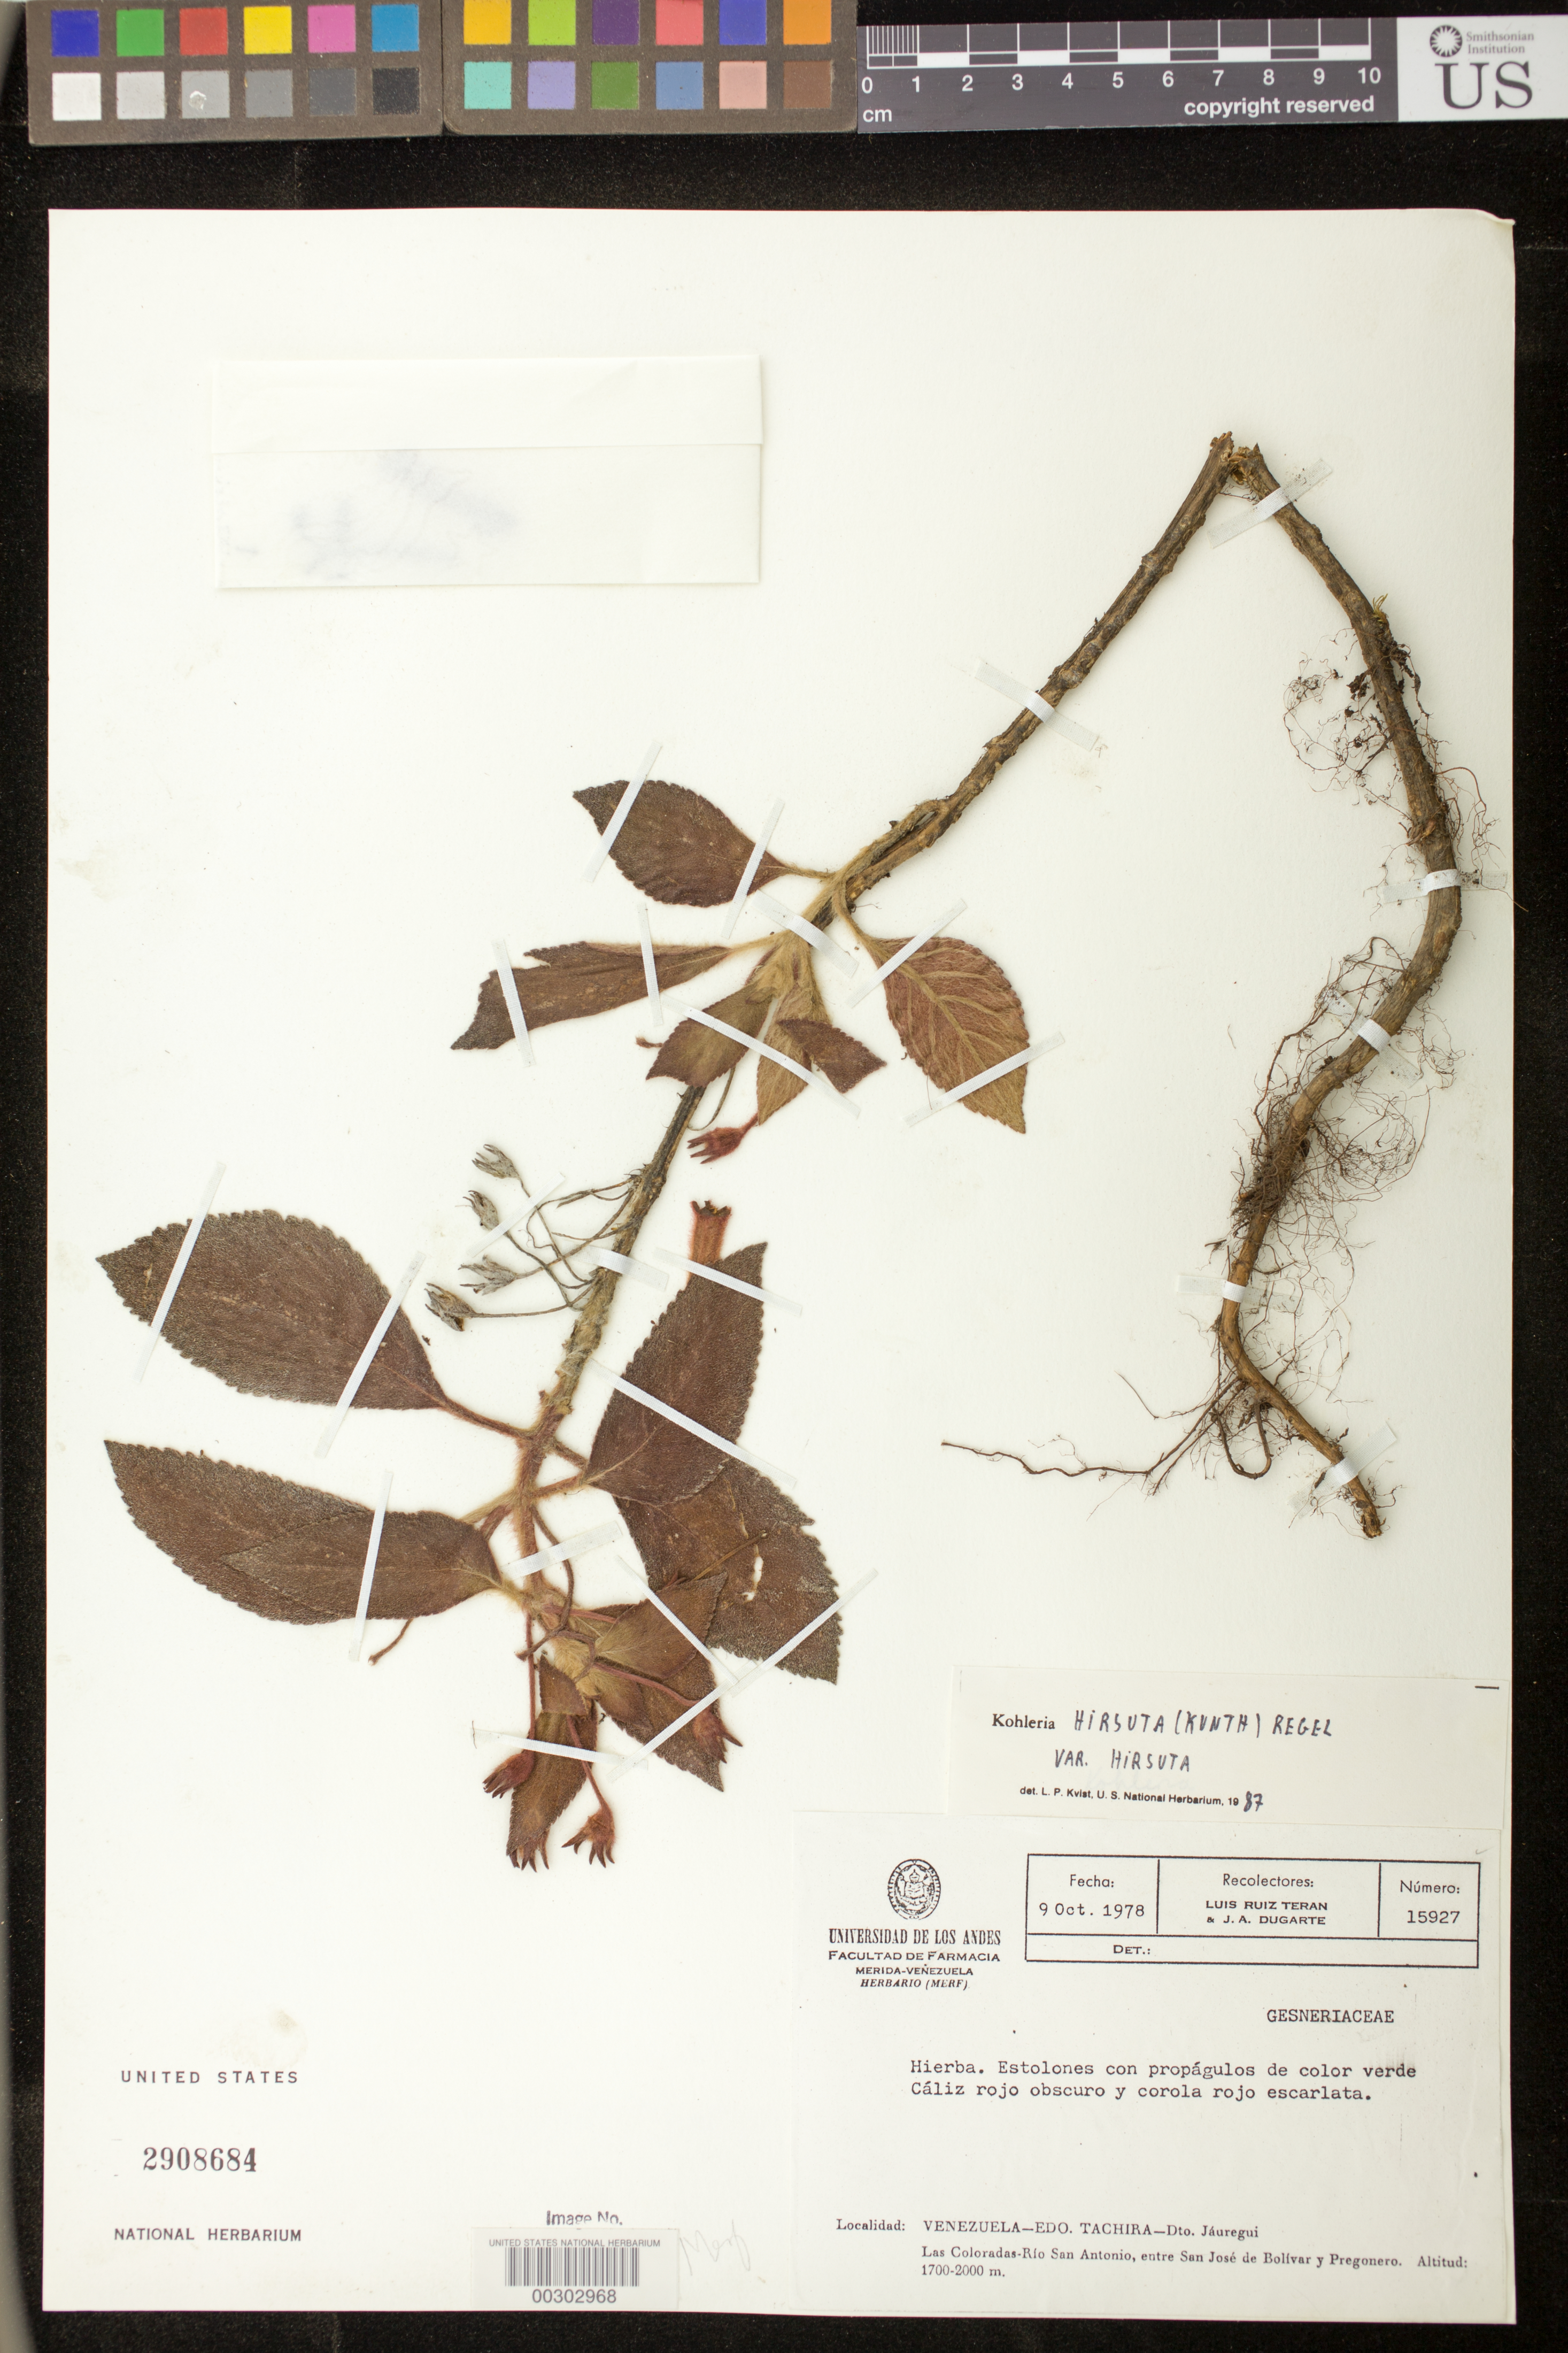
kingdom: Plantae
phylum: Tracheophyta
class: Magnoliopsida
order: Lamiales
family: Gesneriaceae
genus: Kohleria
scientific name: Kohleria hirsuta var. hirsuta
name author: (Kunth) Regel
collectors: L. E. Ruíz-Terán & J. Dugarte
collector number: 15927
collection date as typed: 09 Oct 1978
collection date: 1978-10-09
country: Venezuela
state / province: Táchira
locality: Dist. Jauregui, Las Coloradas-Rio San Antonio, between San Jose de Bolivar and Pregonero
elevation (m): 1700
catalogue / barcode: US 2908684